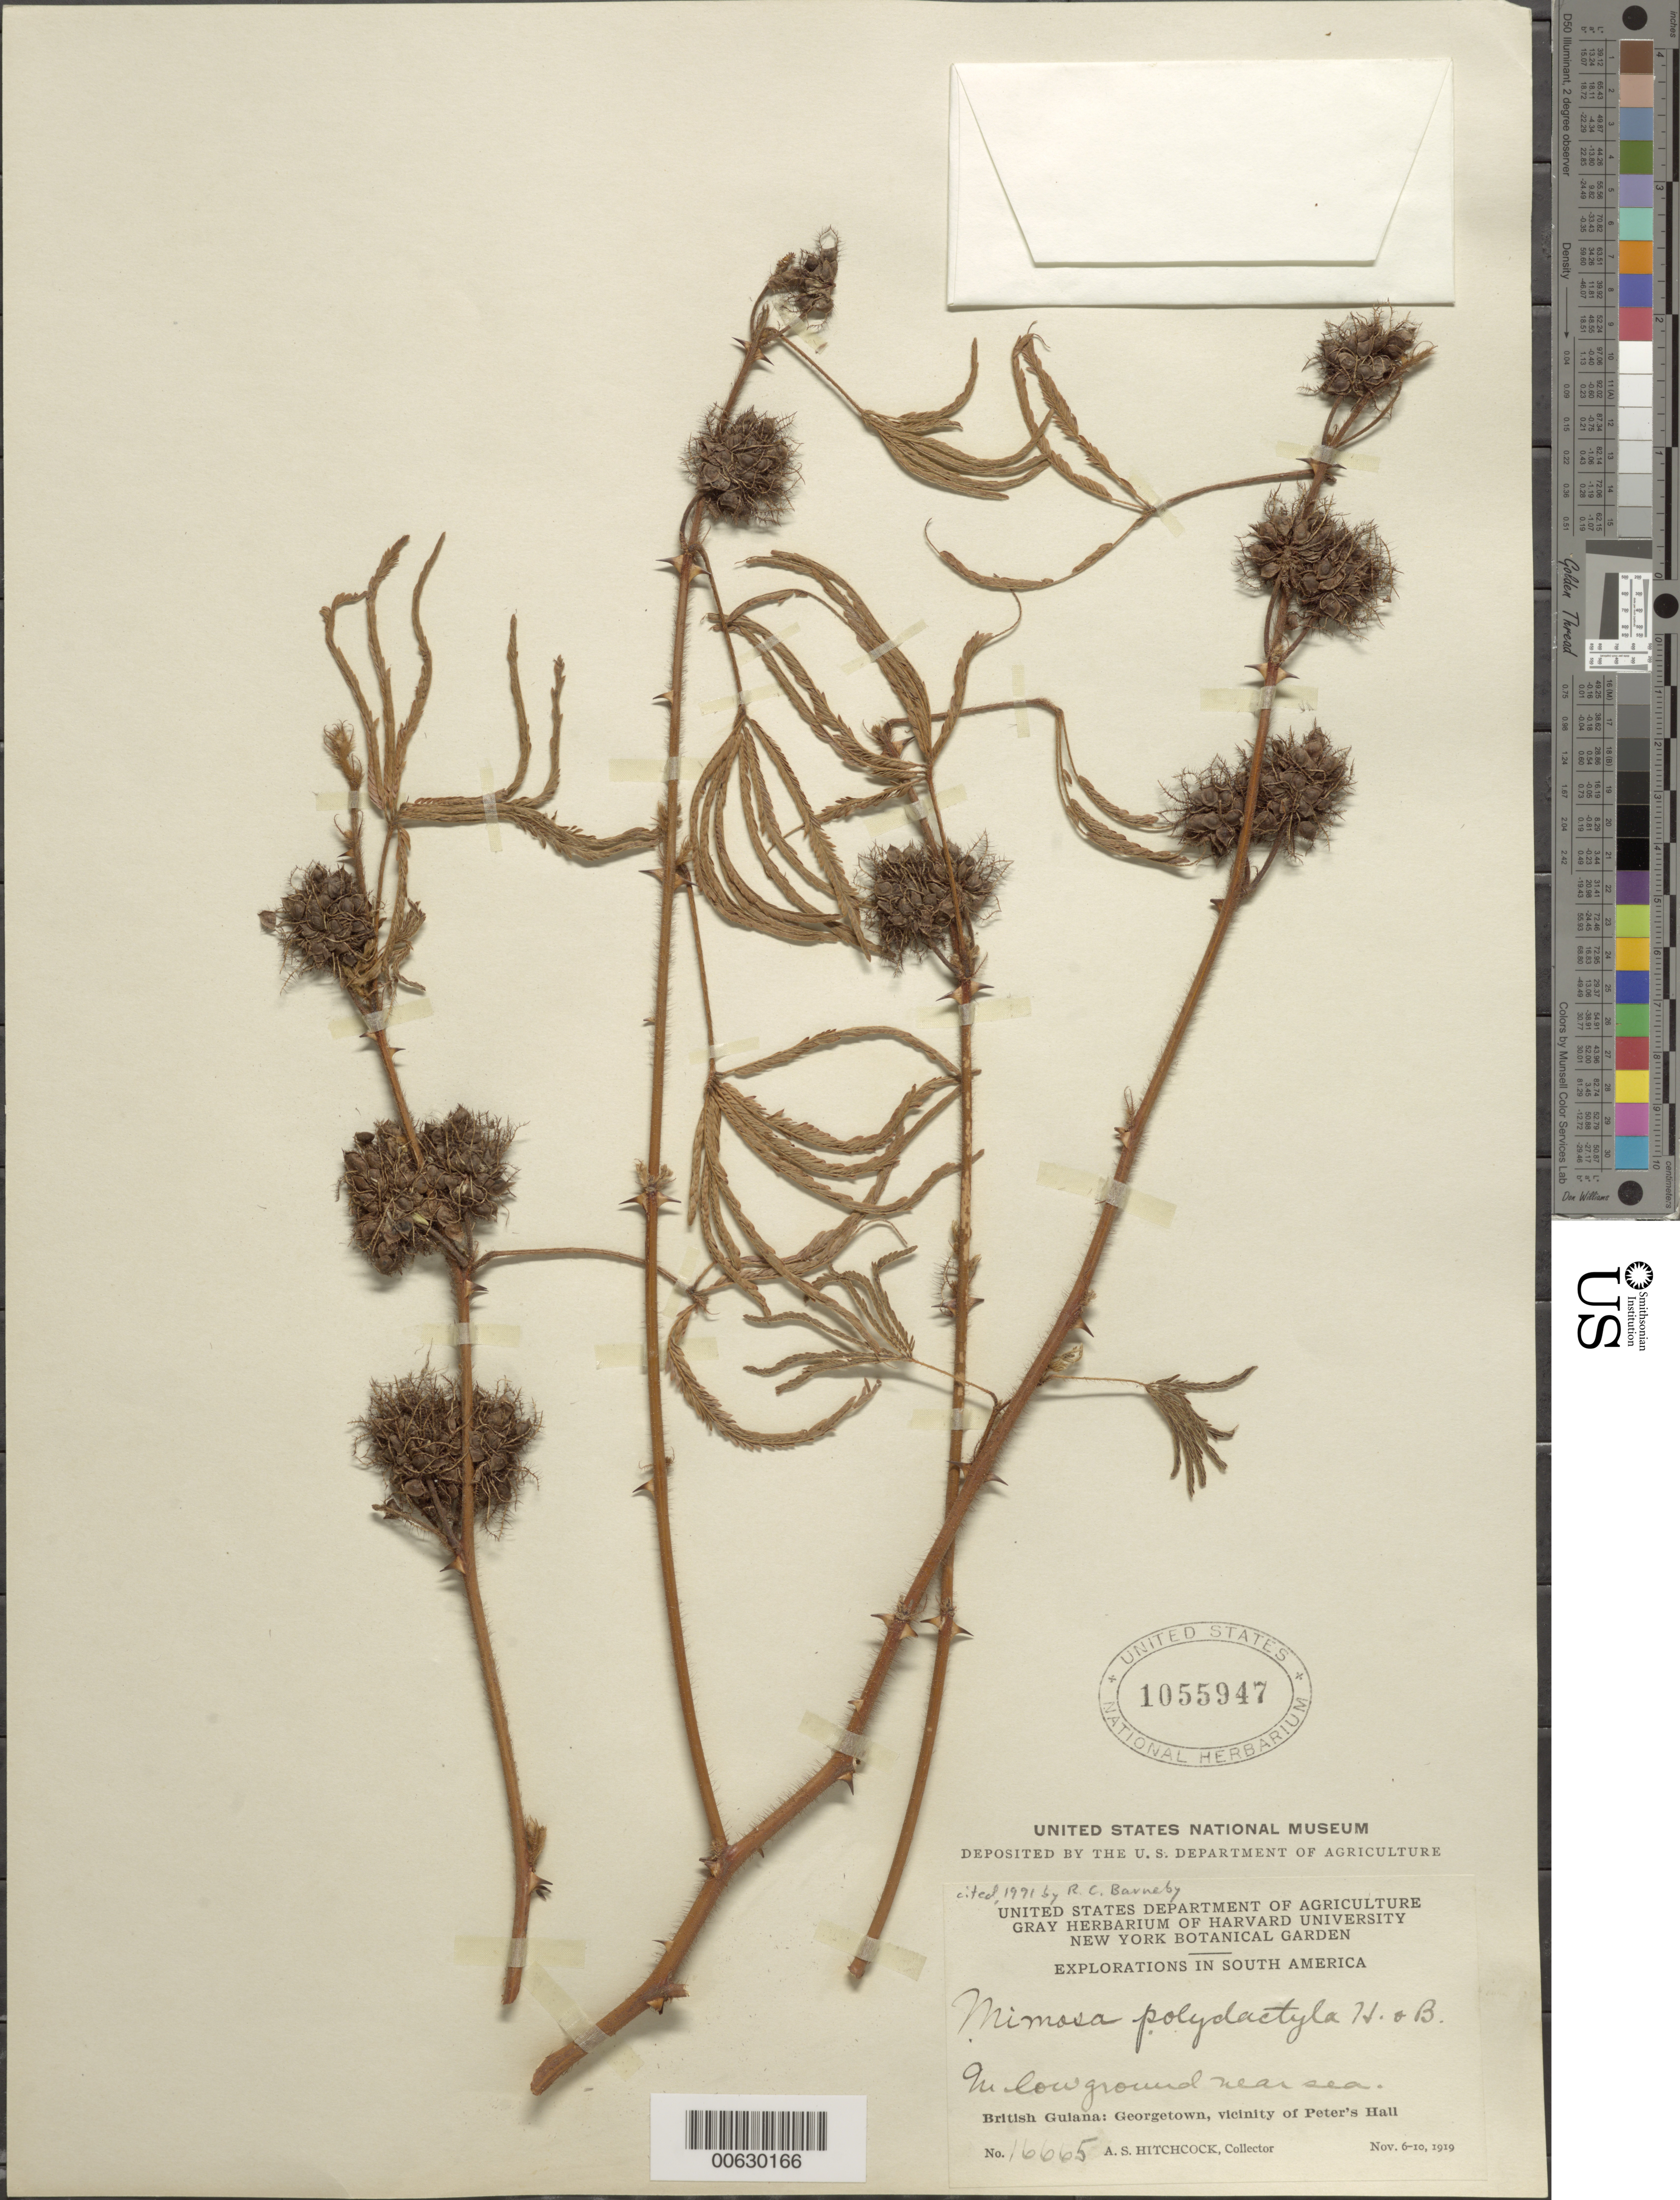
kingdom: Plantae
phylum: Tracheophyta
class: Magnoliopsida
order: Fabales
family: Fabaceae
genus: Mimosa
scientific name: Mimosa polydactyla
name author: Humb. & Bonpl. ex Willd.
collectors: L. J. Gillespie & D. Gopaul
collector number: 1041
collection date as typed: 14 April 1989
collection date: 1989-04-14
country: Guyana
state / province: Essequibo Isl-W. Demerara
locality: Naamryck Canal; ±3.5 km SW of Parika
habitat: Growing along roadside along canal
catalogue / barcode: US 3230166